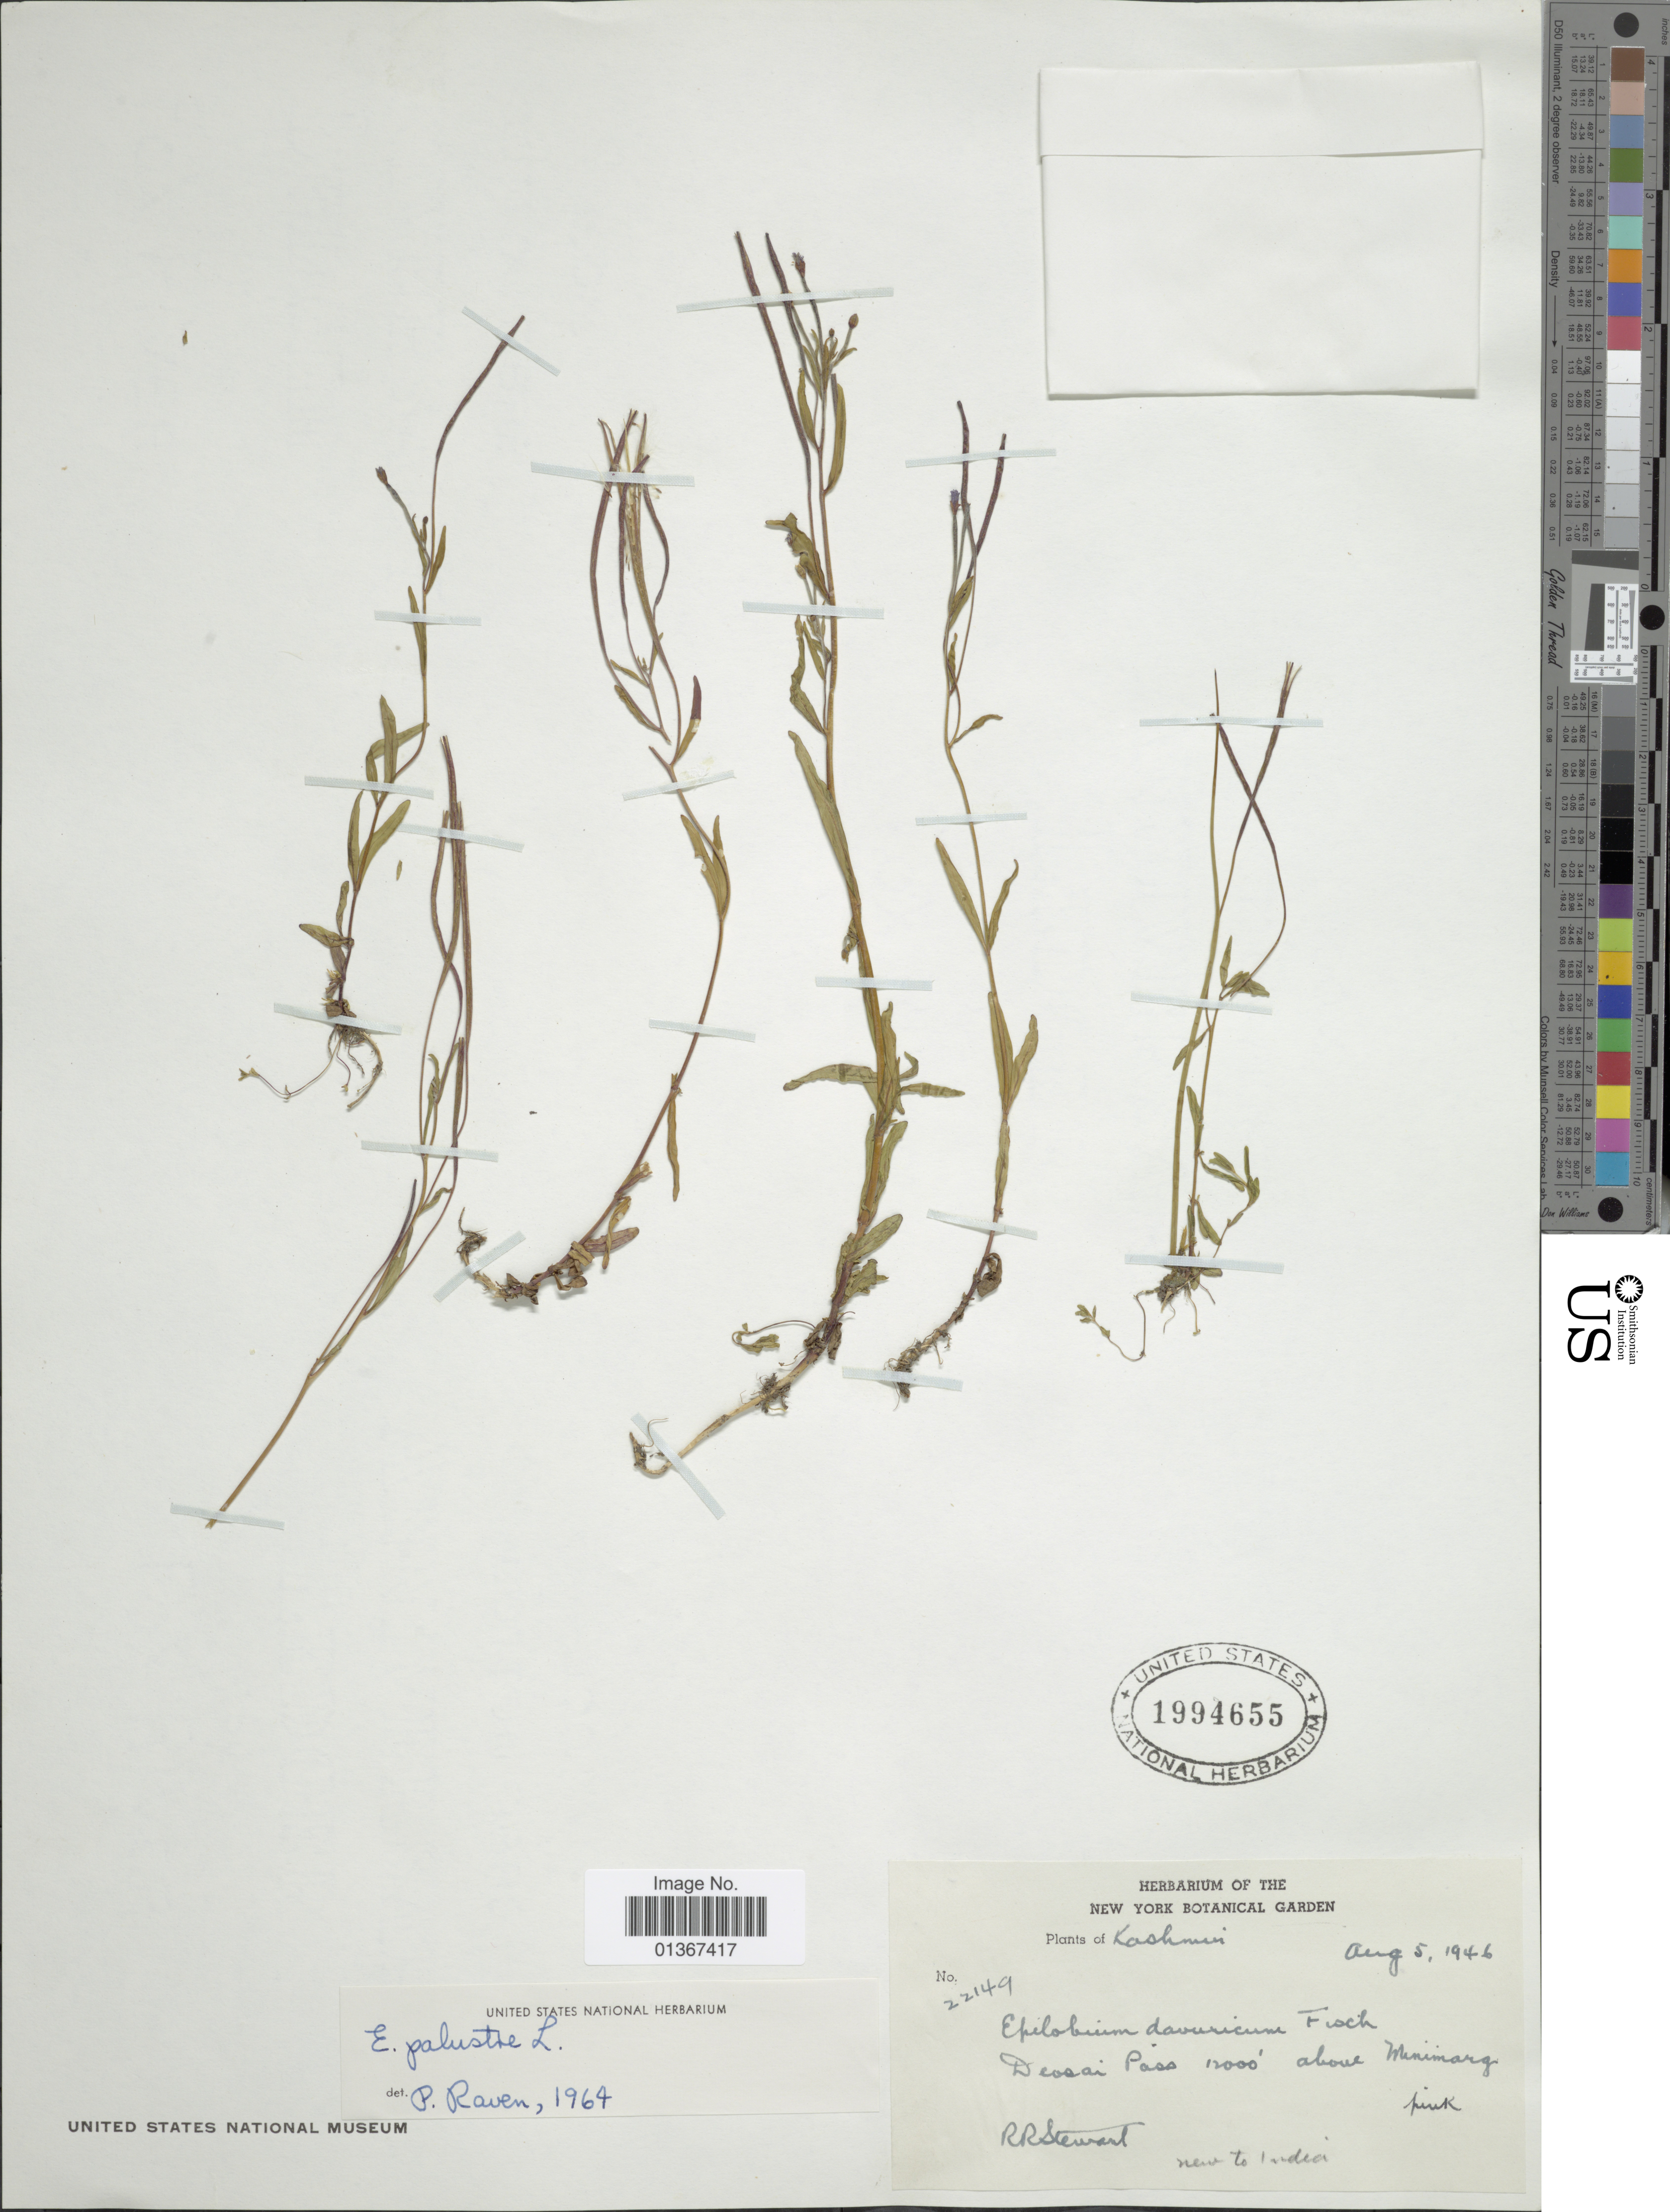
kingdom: Plantae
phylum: Tracheophyta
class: Magnoliopsida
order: Myrtales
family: Onagraceae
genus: Epilobium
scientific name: Epilobium palustre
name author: L.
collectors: R. R. Stewart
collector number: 22149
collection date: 1946-08-05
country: India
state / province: Jammu and Kashmir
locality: Kashmir. Deosai Pass above Minimarg.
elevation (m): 3658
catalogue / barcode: US 1994655